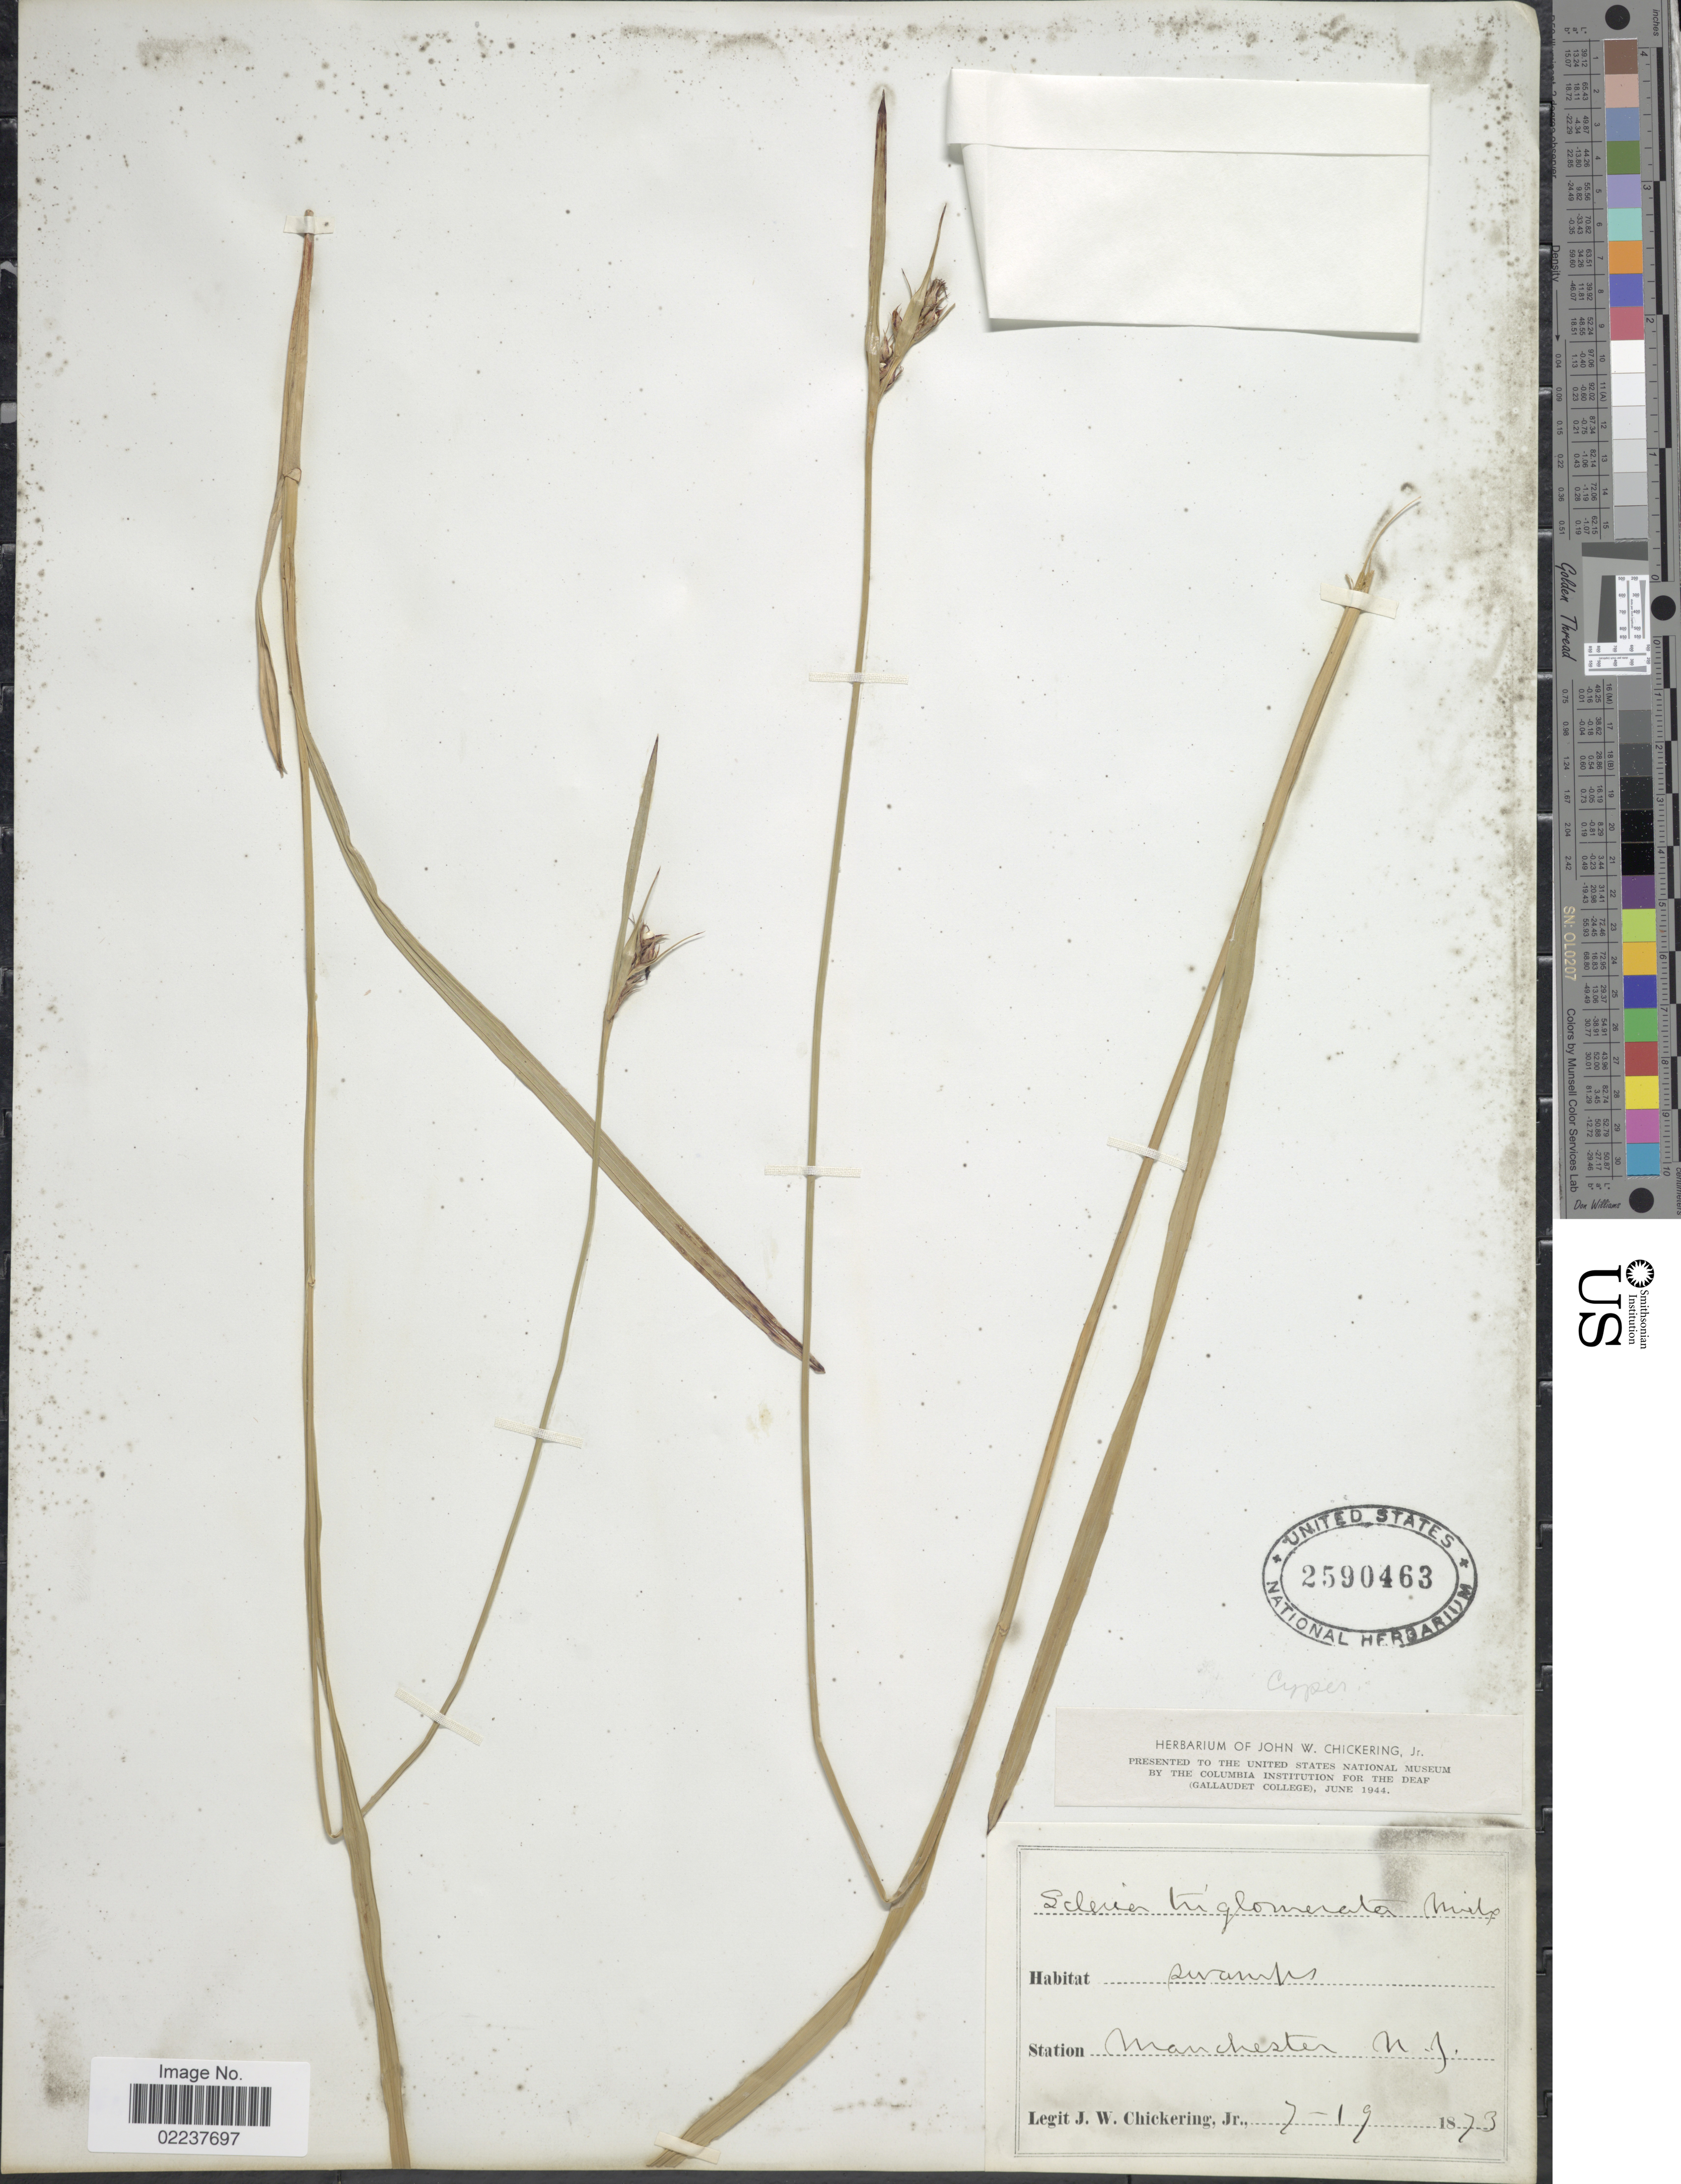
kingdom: Plantae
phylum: Tracheophyta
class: Liliopsida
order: Poales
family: Cyperaceae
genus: Scleria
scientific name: Scleria triglomerata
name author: Michx.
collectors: J. W. Chickering Jr.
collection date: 1873-07-19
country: United States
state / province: New Jersey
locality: Manchester, N.J.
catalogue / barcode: US 2590463